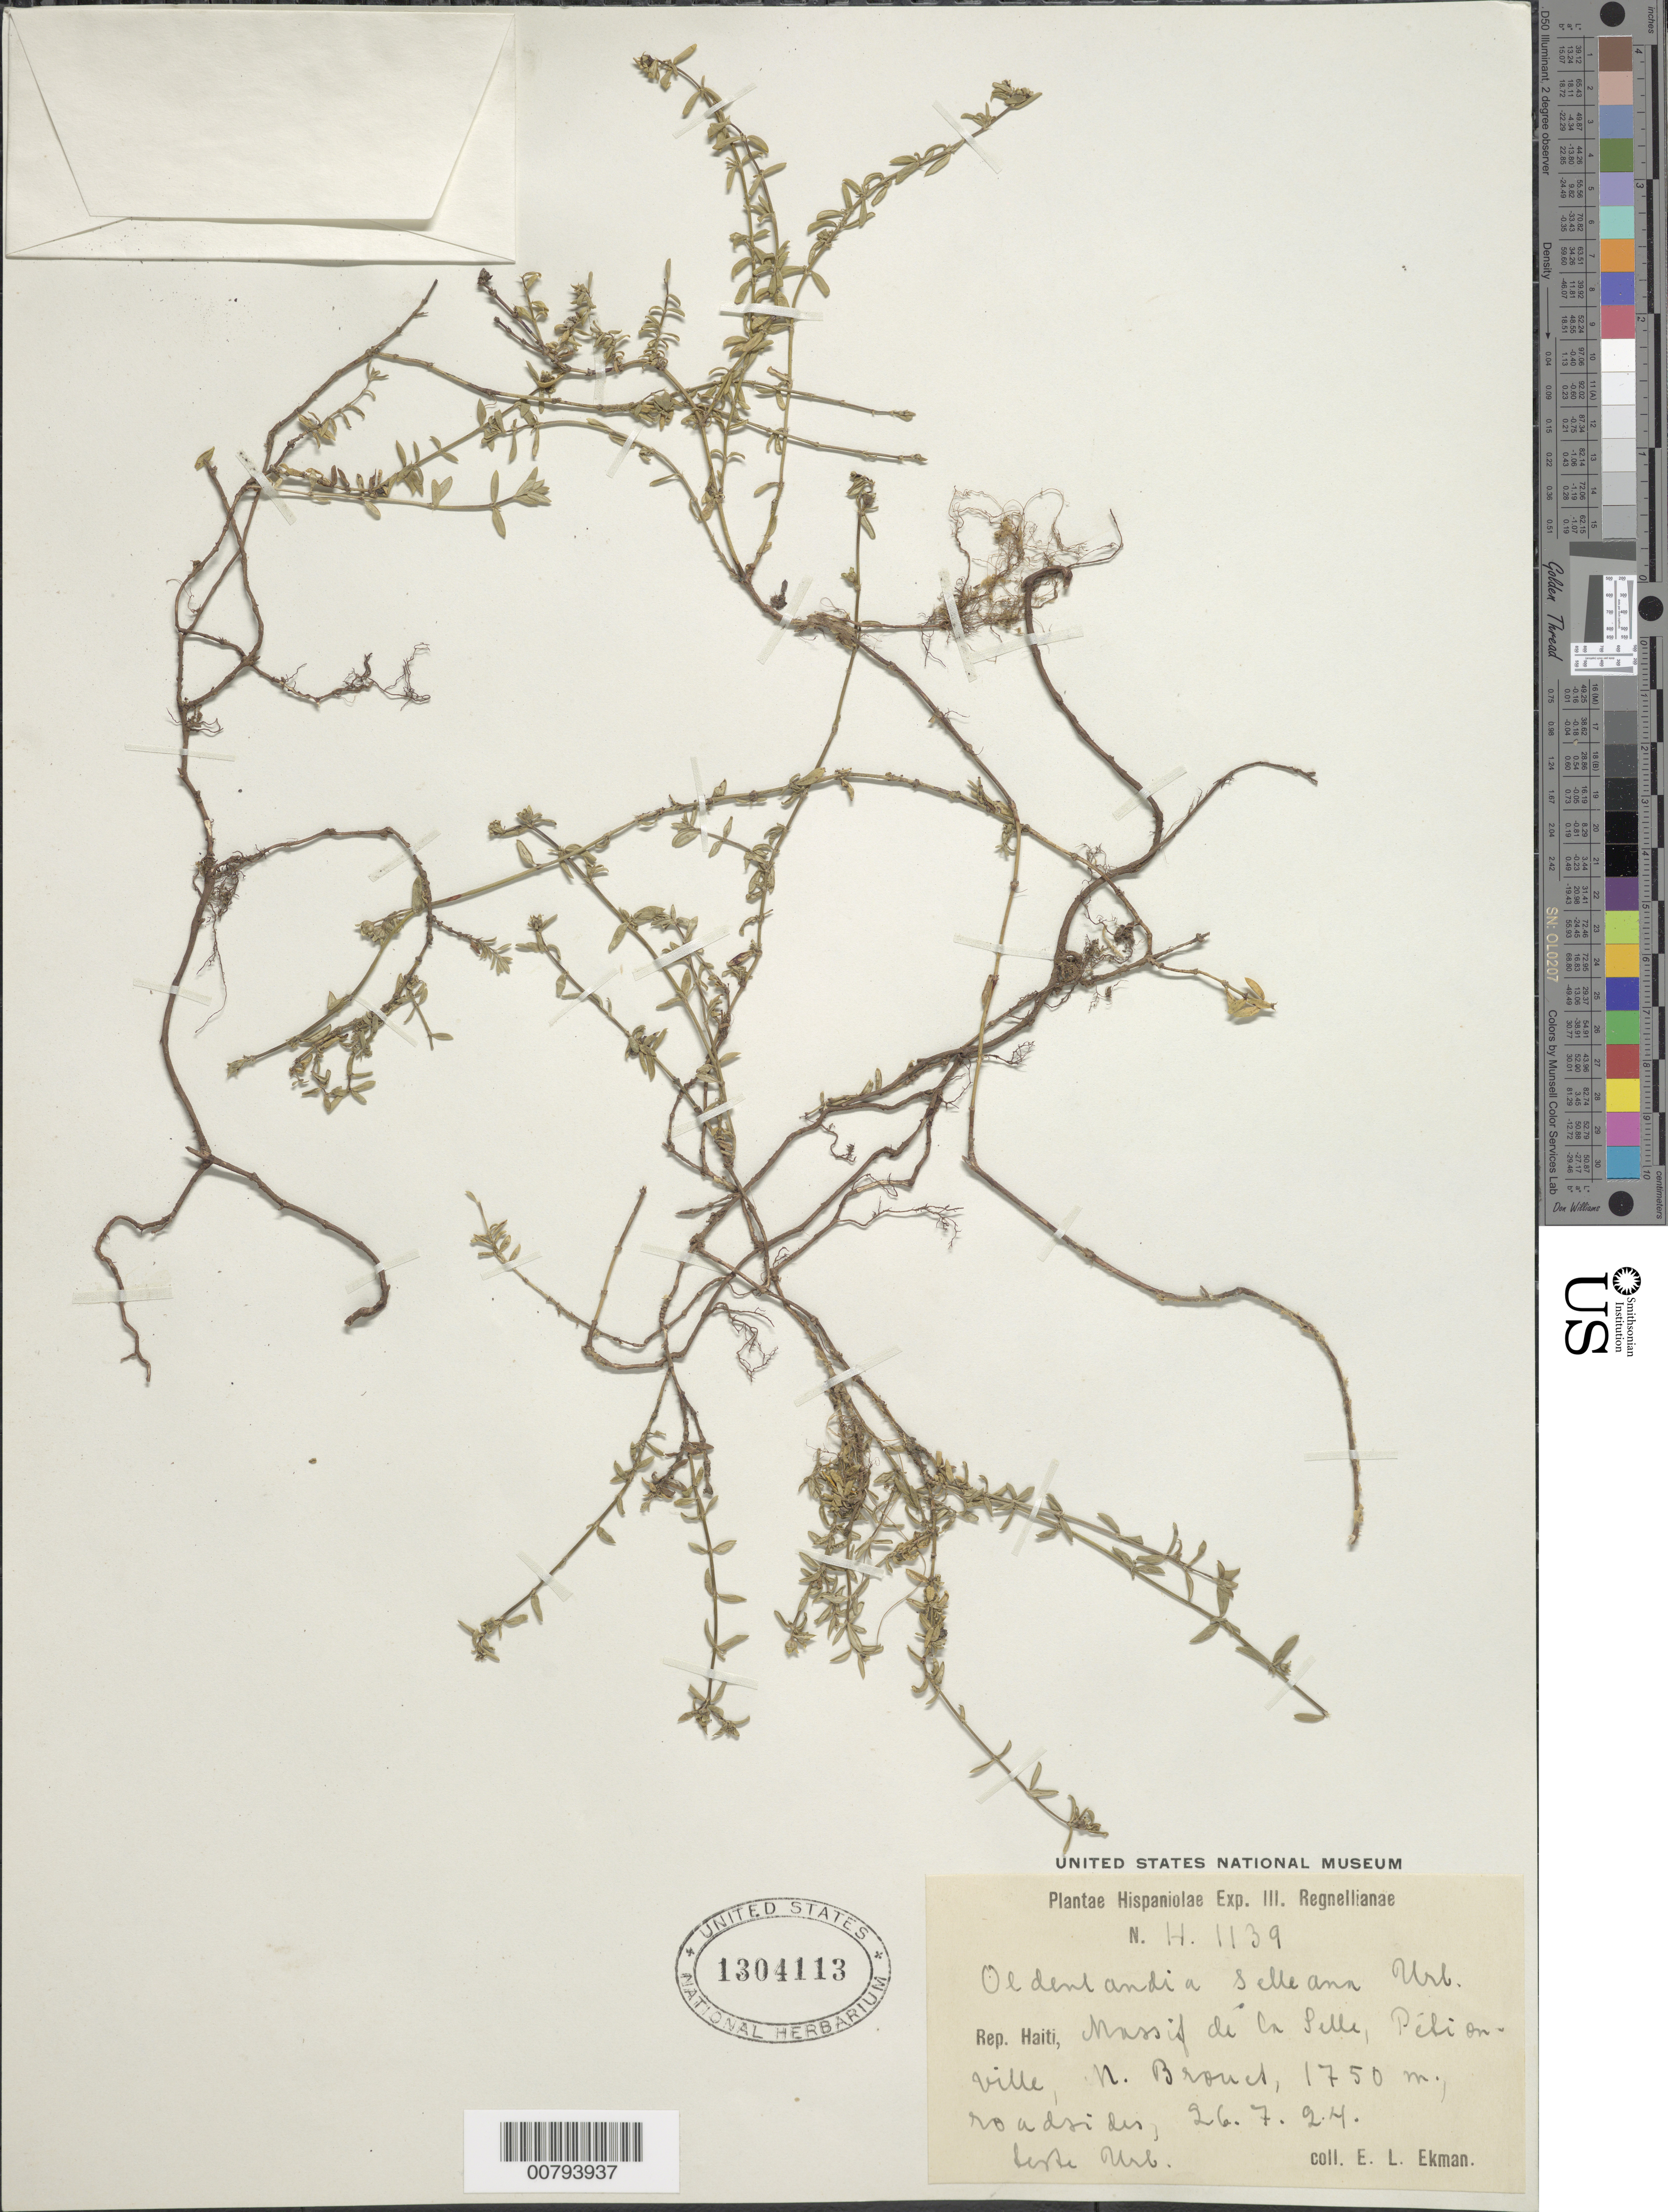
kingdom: Plantae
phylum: Tracheophyta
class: Magnoliopsida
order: Gentianales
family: Rubiaceae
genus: Oldenlandia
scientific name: Oldenlandia selleana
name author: Urb.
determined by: Urban, Ignatz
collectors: E. L. Ekman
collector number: H 1139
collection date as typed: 26 Jul 1924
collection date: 1924-07-26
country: Haiti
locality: Massif de la Pelle, Péli on-ville, M. Broucs (sp?)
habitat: Roadsides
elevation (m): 1750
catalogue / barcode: US 1304113